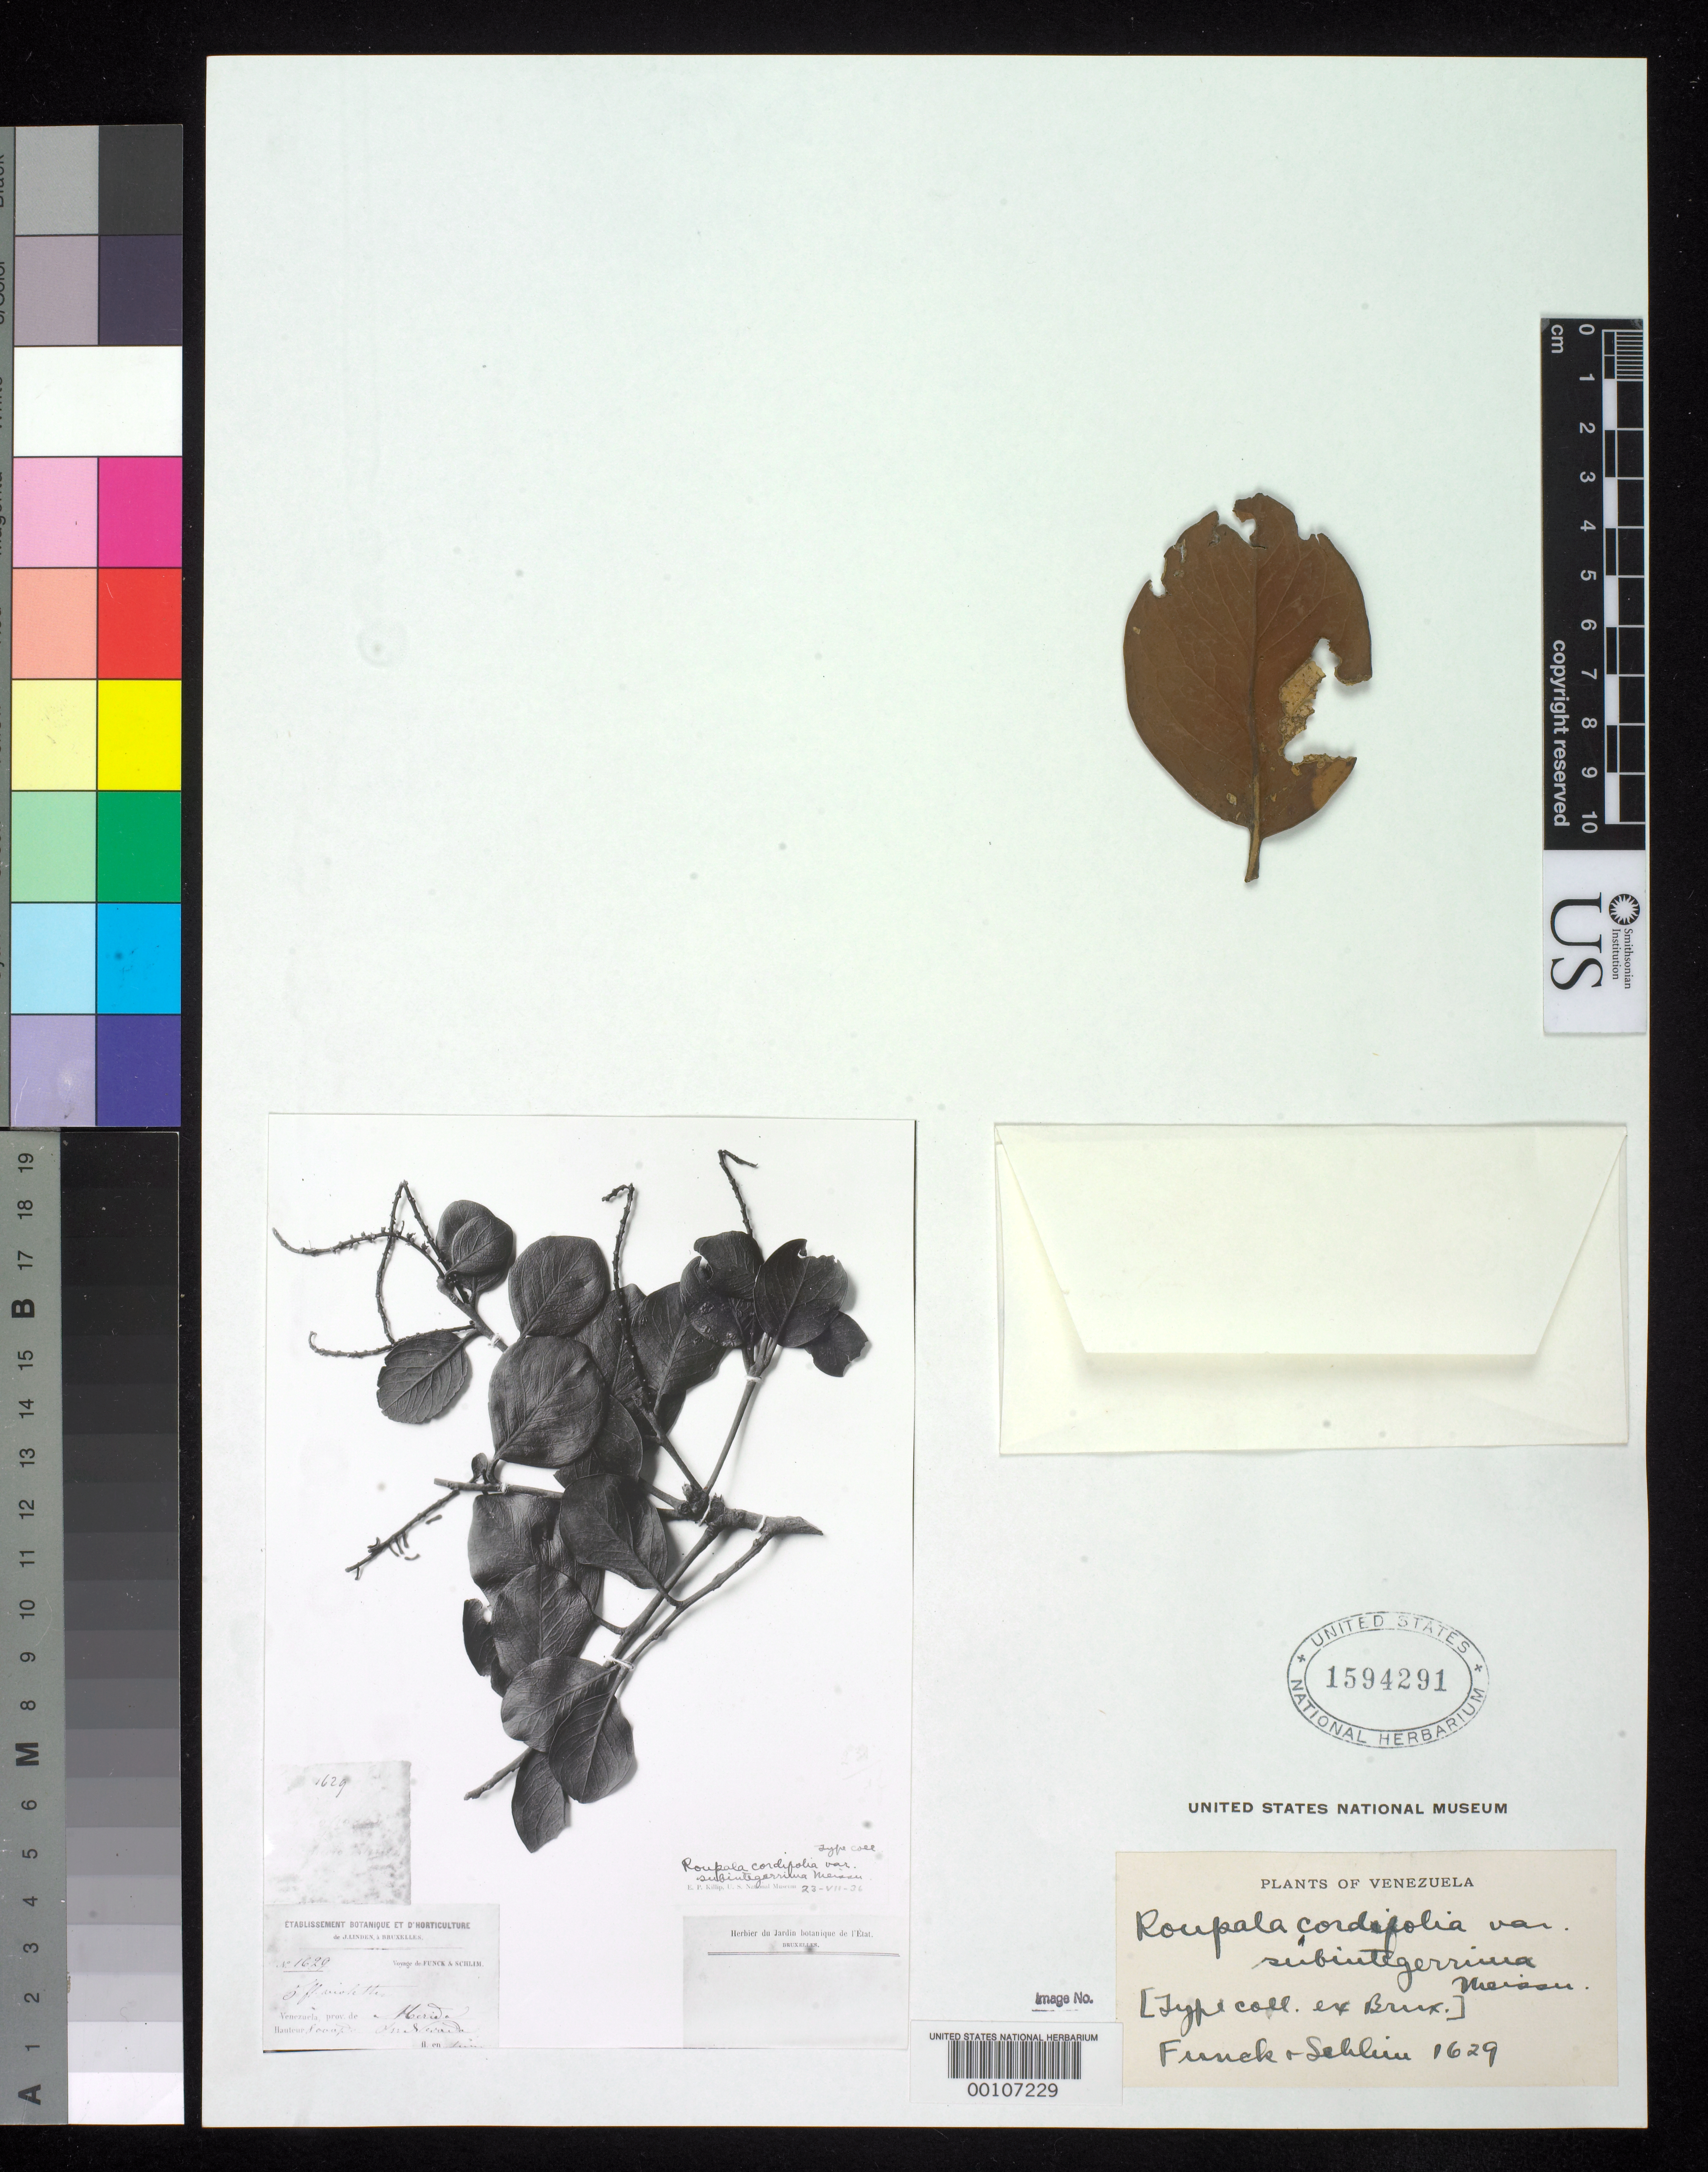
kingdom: Plantae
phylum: Tracheophyta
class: Magnoliopsida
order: Proteales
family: Proteaceae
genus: Roupala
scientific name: Roupala cordifolia var. subintegerrima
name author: Meisn. in DC.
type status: Type Material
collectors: N. Funck & L. Schlim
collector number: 1629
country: Venezuela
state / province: Mérida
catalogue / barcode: US 1594291